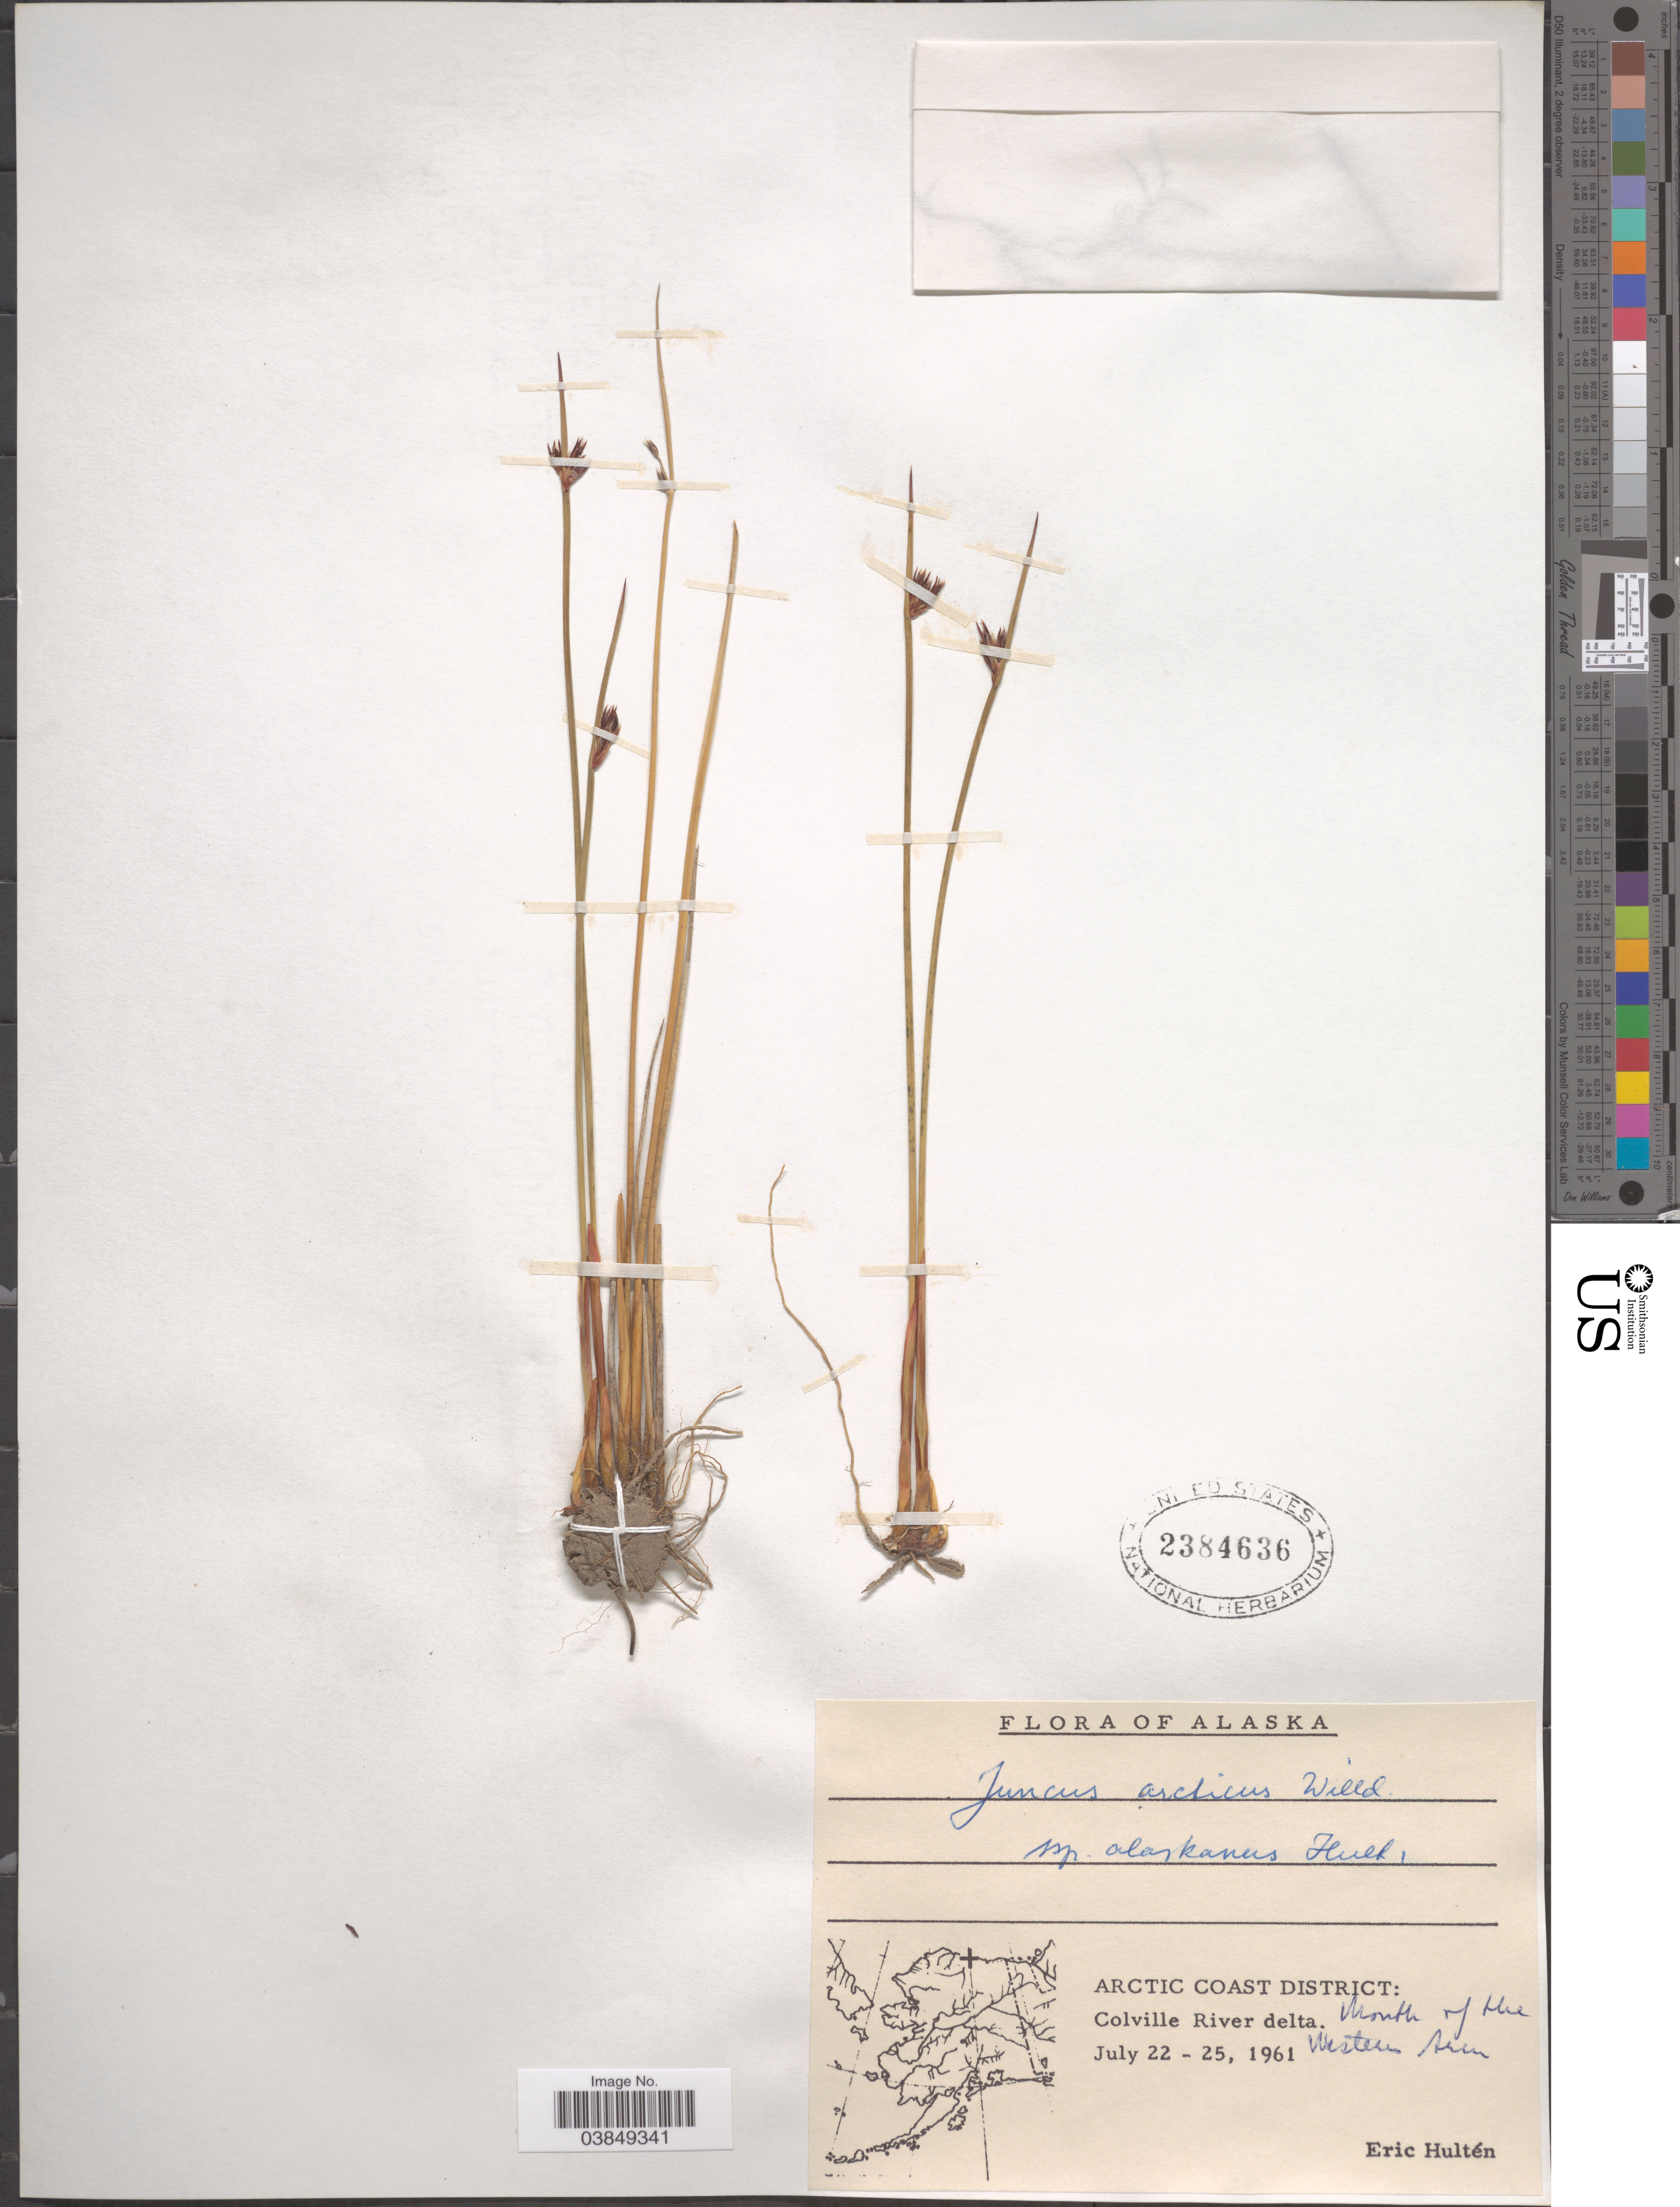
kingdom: Plantae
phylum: Tracheophyta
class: Liliopsida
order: Poales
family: Juncaceae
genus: Juncus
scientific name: Juncus arcticus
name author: Willd.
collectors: E. G. Hultén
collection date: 1961-07-22/1961-07-25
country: United States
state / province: Alaska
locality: Arctic Coast District: Colville River delta. Mouth of the Western Arm.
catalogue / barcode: US 2384636